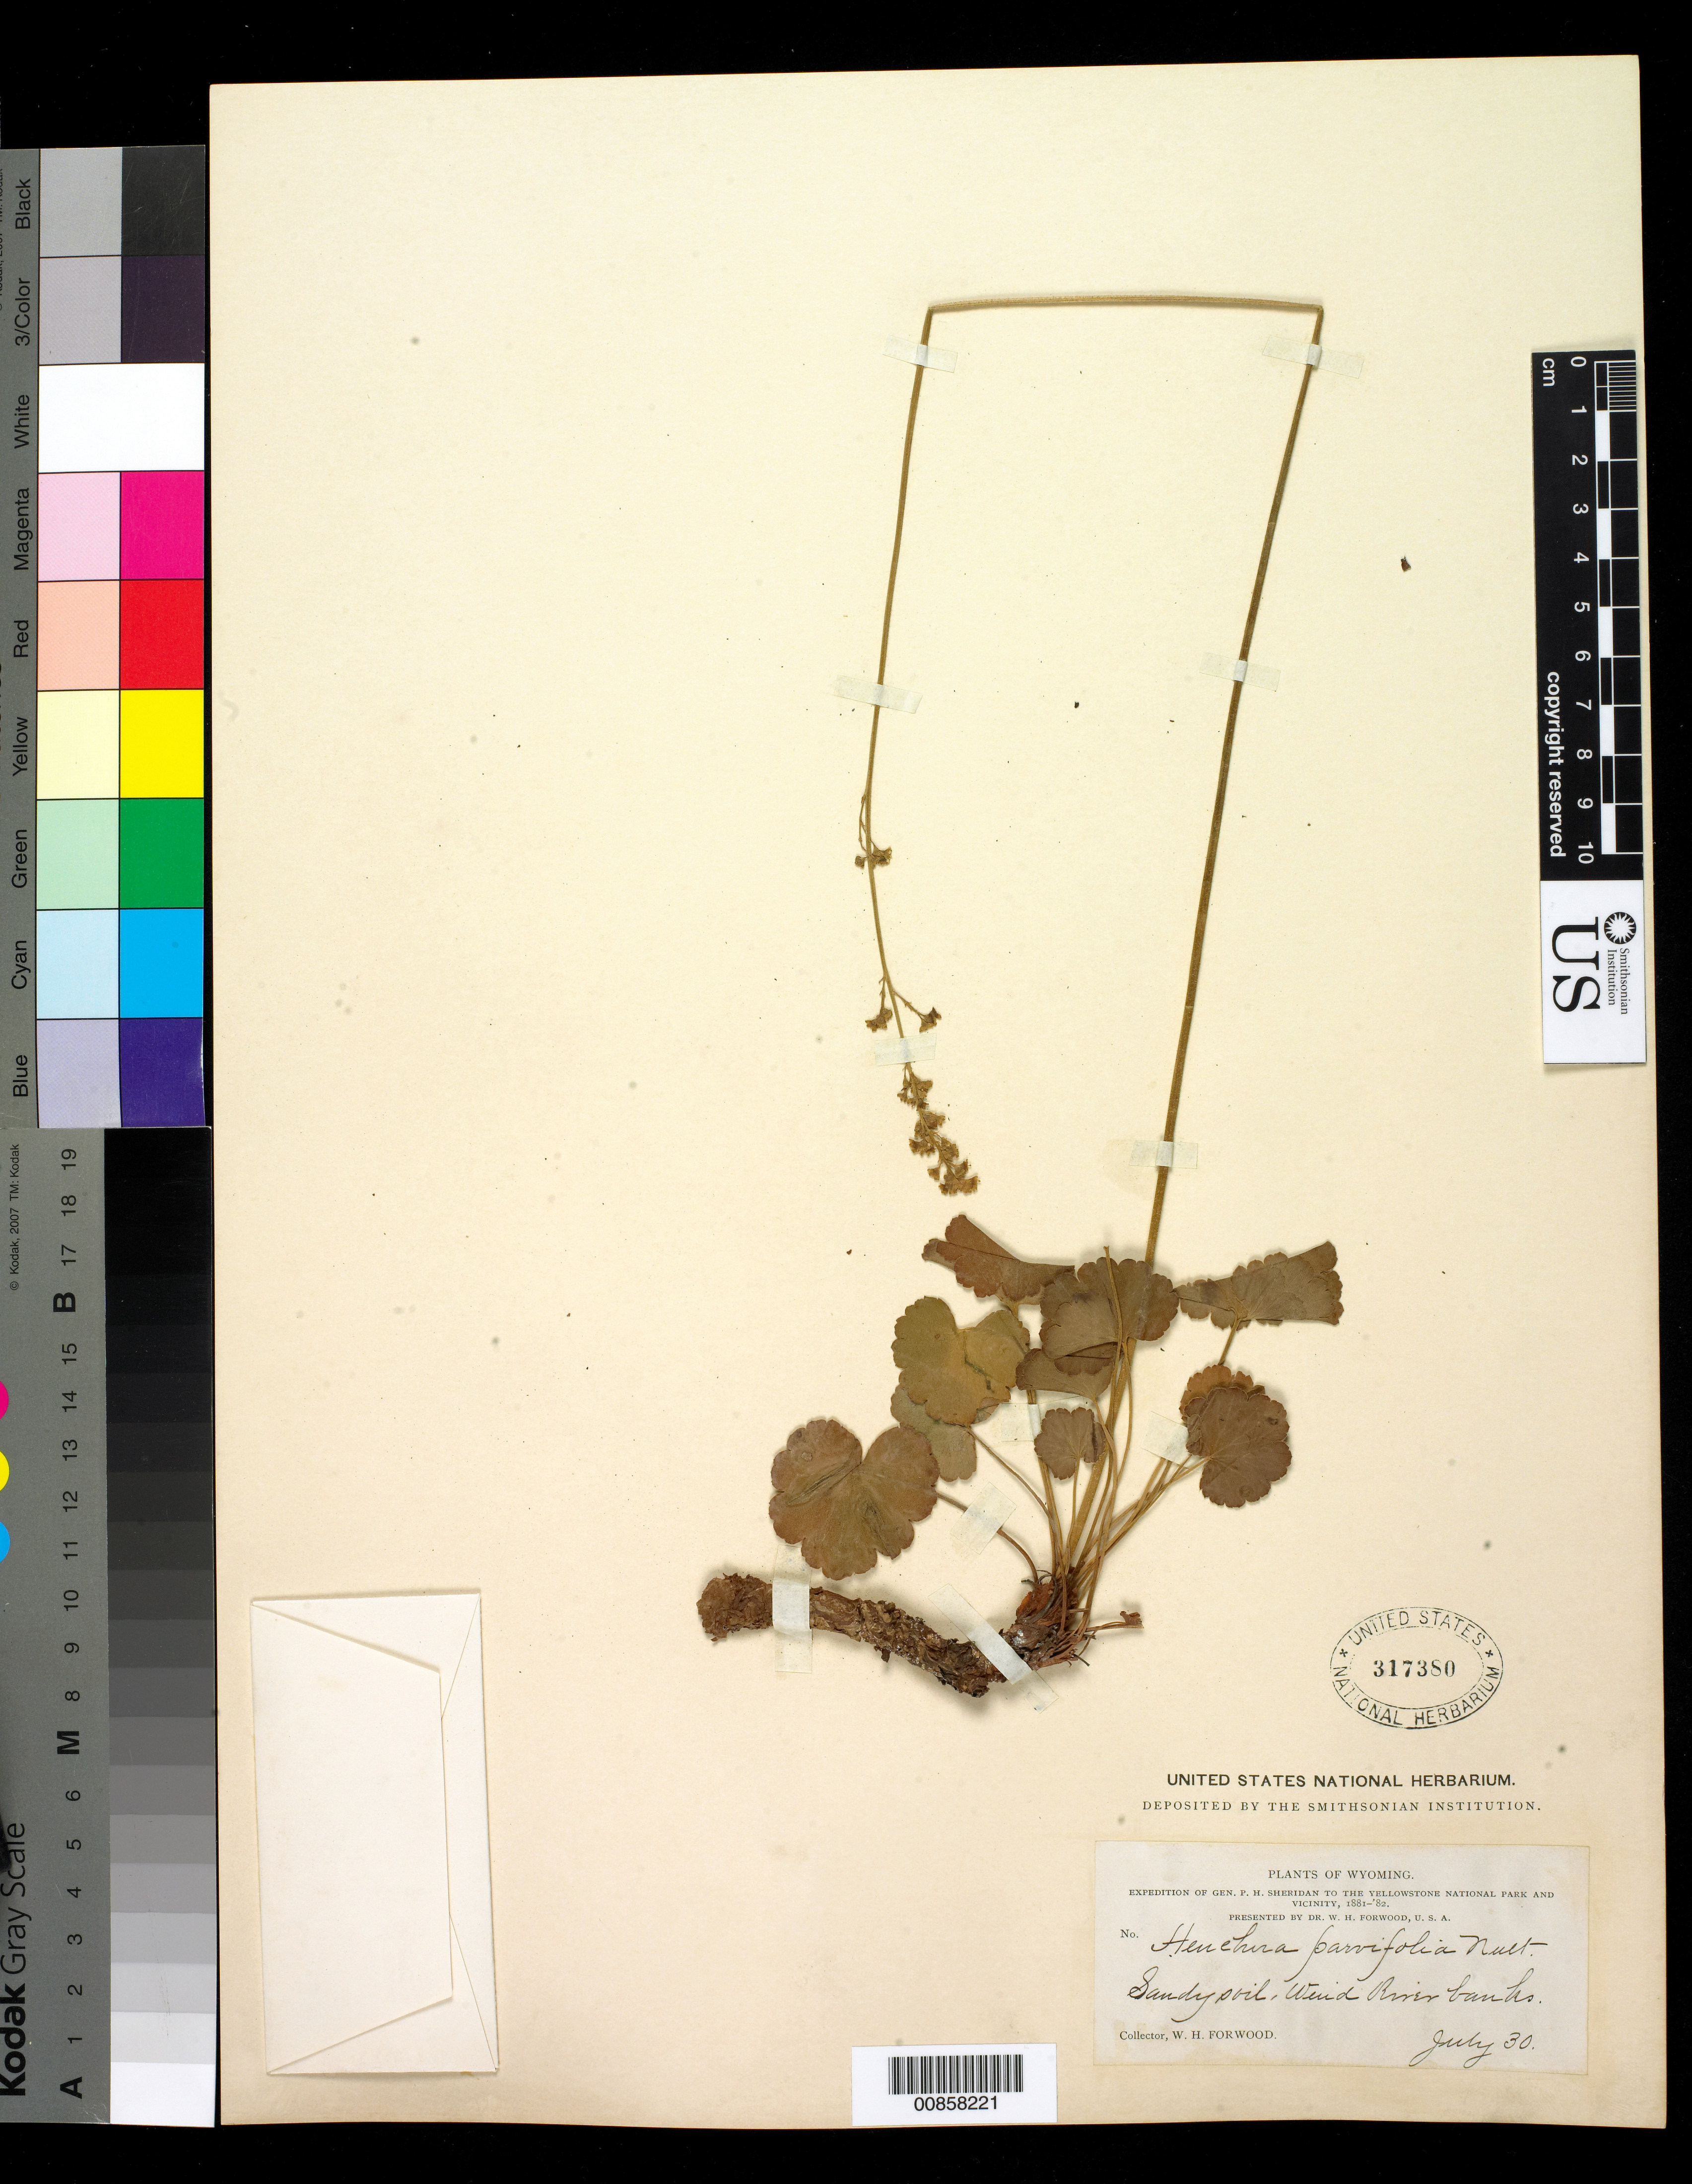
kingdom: Plantae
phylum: Tracheophyta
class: Magnoliopsida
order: Saxifragales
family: Saxifragaceae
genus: Heuchera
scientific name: Heuchera parvifolia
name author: Nutt.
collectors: W. Forwood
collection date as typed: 30 Jul 1881 to 30 Jul 1882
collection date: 1881-07-30/1882-07-30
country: United States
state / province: Wyoming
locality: Wind River banks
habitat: Sandy soil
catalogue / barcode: US 317380